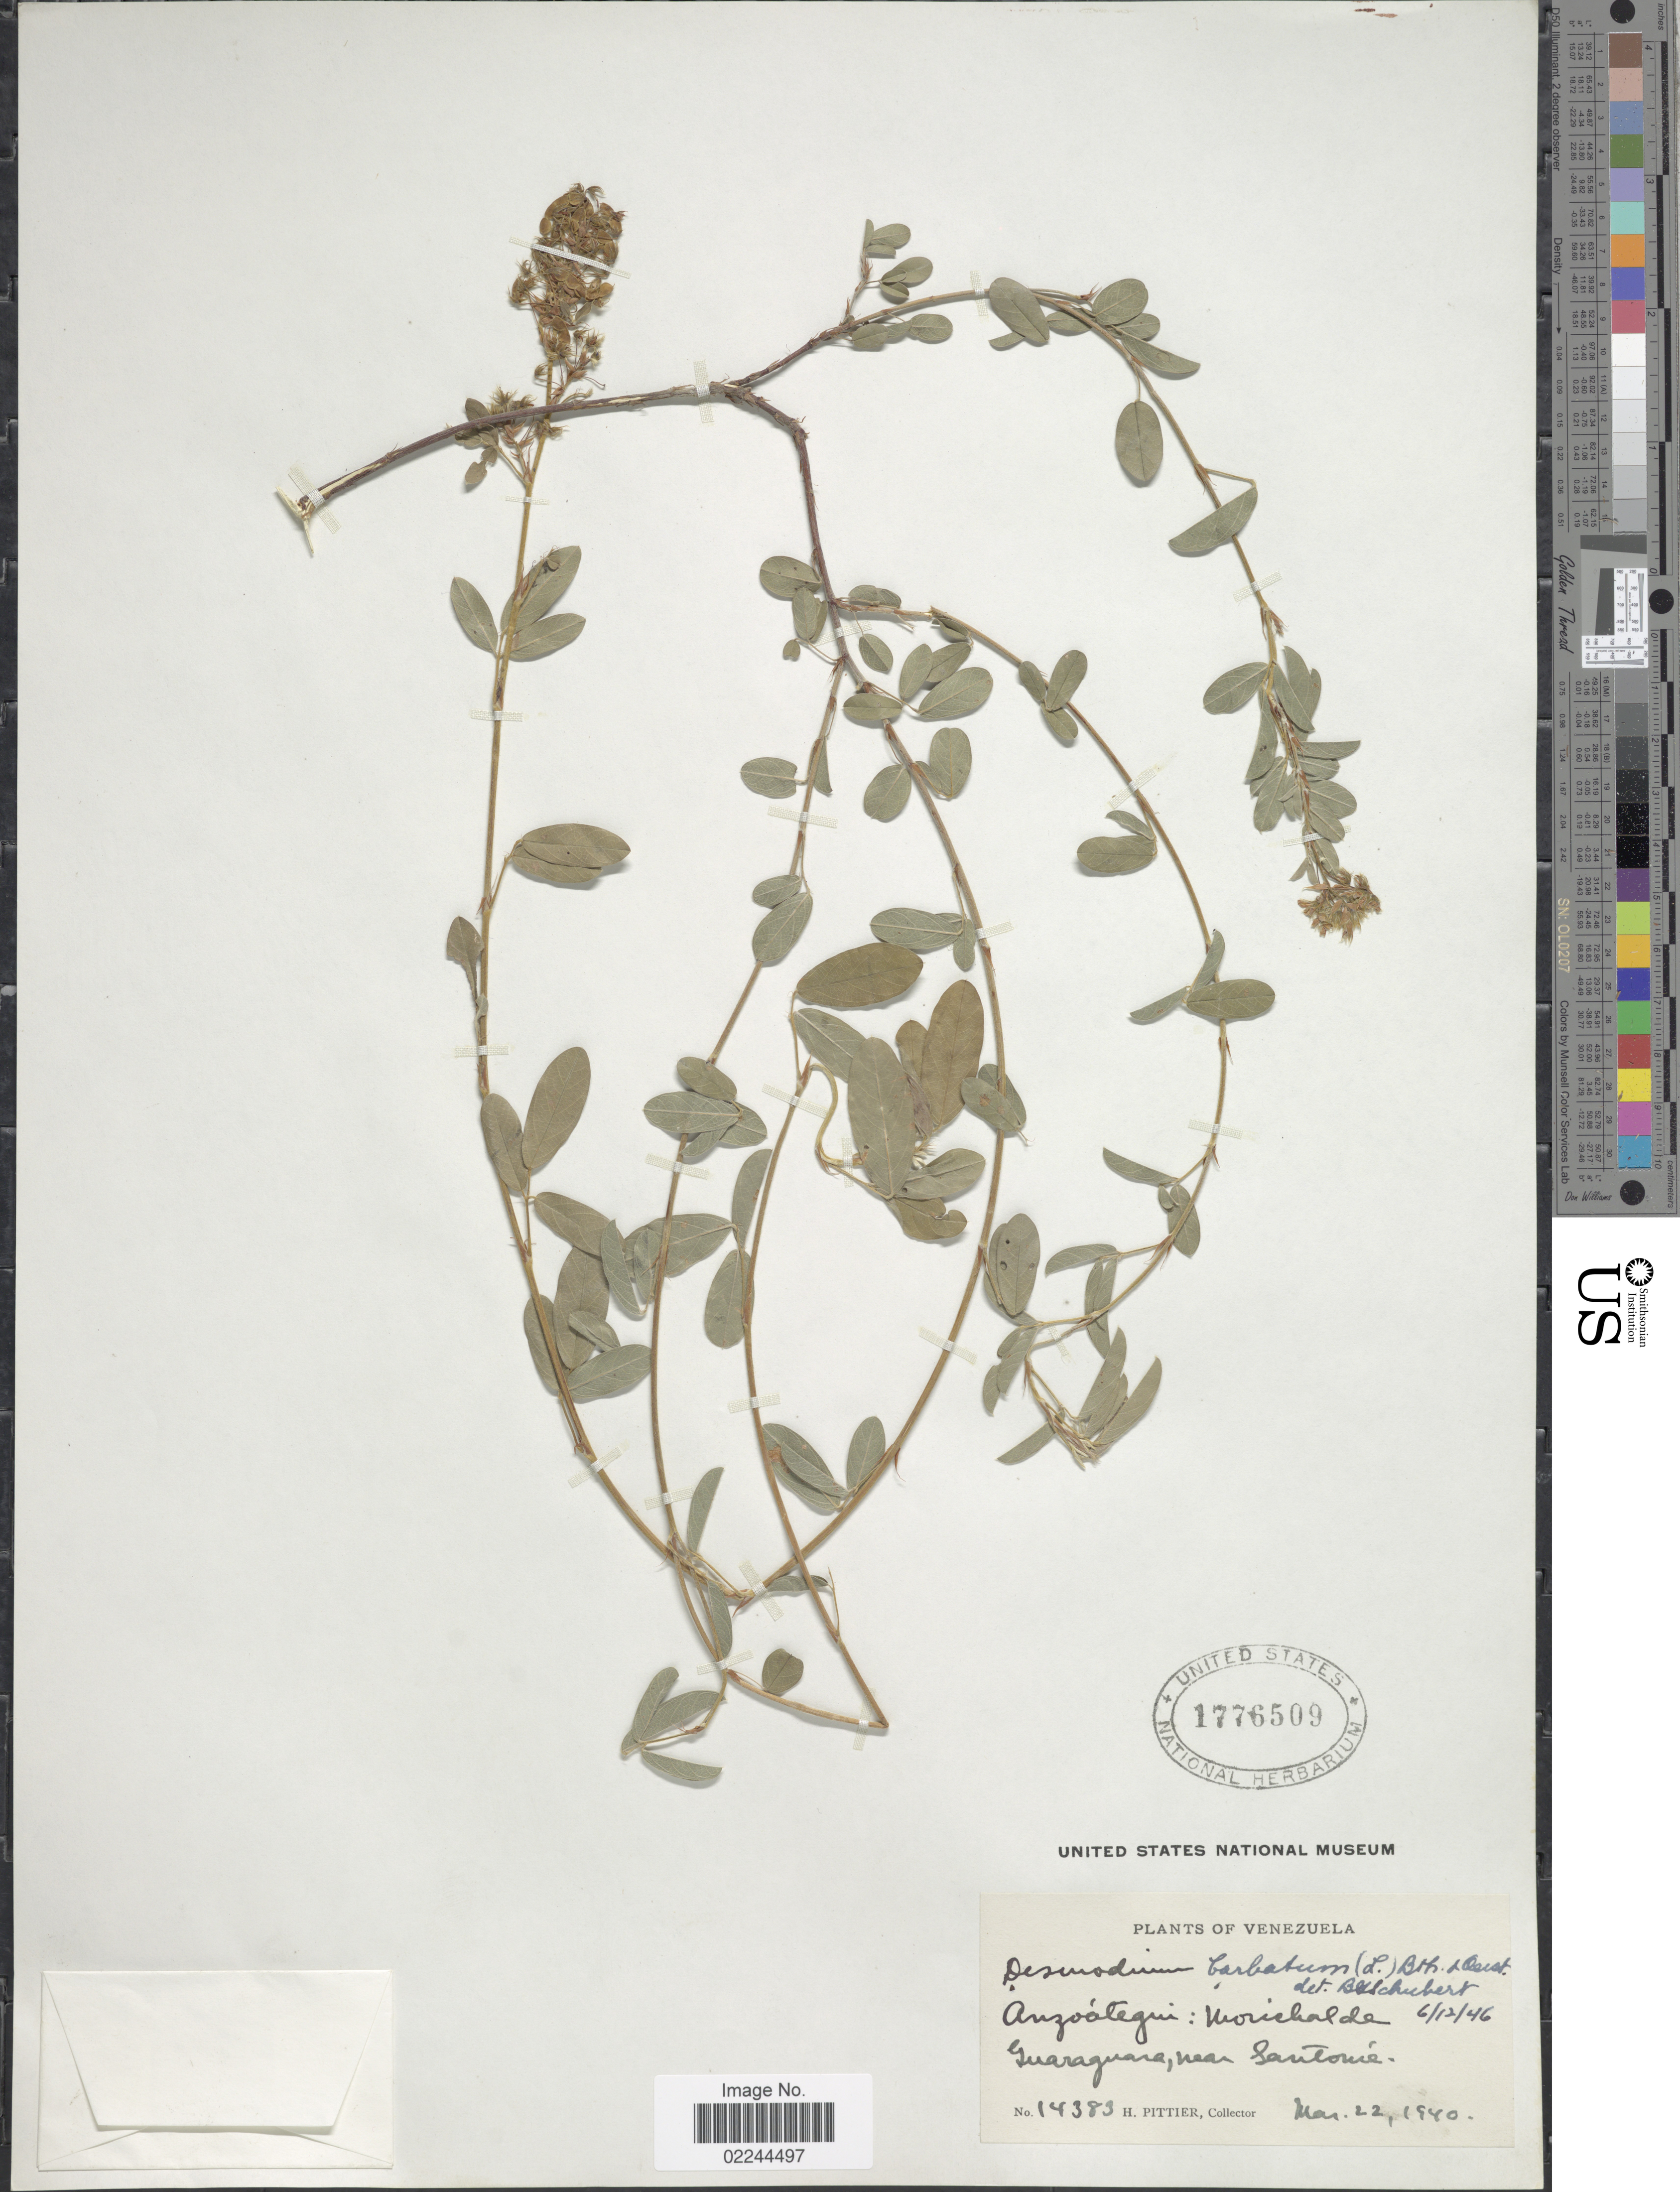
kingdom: Plantae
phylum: Tracheophyta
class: Magnoliopsida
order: Fabales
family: Fabaceae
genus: Grona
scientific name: Grona barbata var. barbata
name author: (L.) H. Ohashi & K. Ohashi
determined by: Strong, Mark T., (BOT), Smithsonian Institution - National Museum of Natural History (UNITED STATES)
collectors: H. F. Pittier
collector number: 14383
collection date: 1940-03-22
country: Venezuela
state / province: Anzoategui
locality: Morichal de Guaraguara, near San Tome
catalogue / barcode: US 1776509